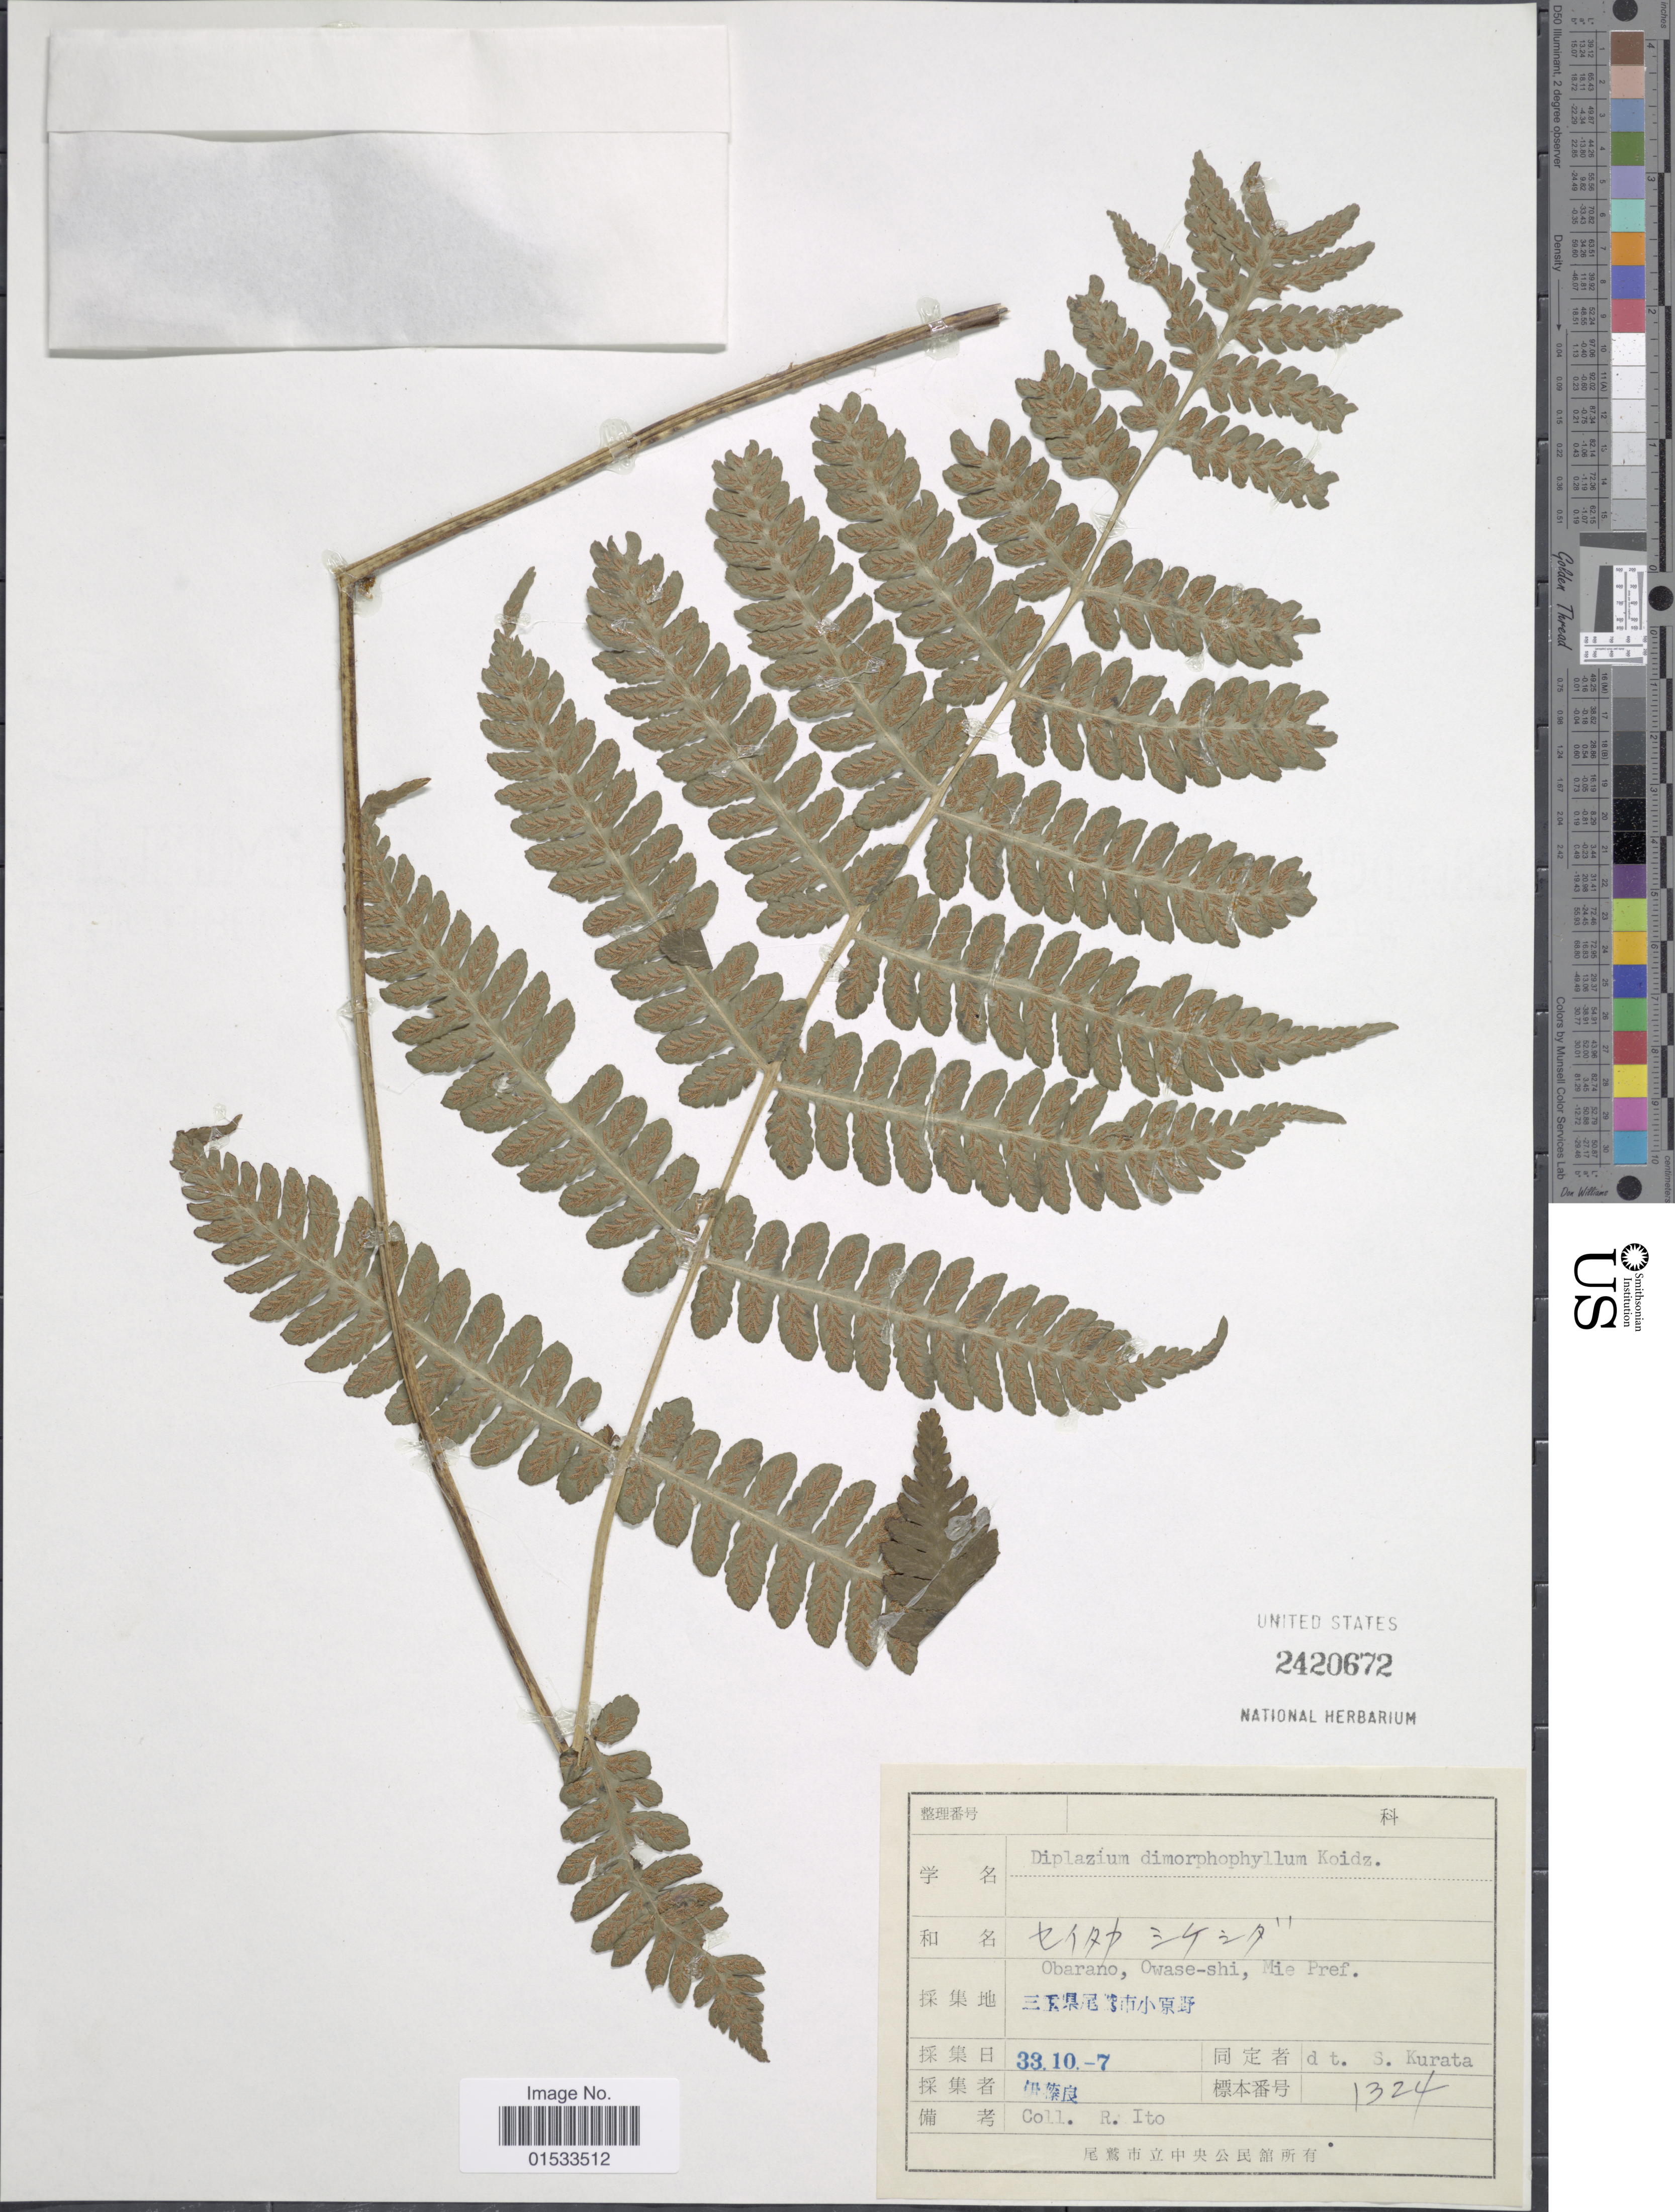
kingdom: Plantae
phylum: Tracheophyta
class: Polypodiopsida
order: Polypodiales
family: Athyriaceae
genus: Diplazium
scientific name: Diplazium dimorphophyllum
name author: Koidz.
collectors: R. Ito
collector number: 1324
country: Japan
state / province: Mie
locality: Obarano, Owase-shi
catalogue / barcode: US 2420672